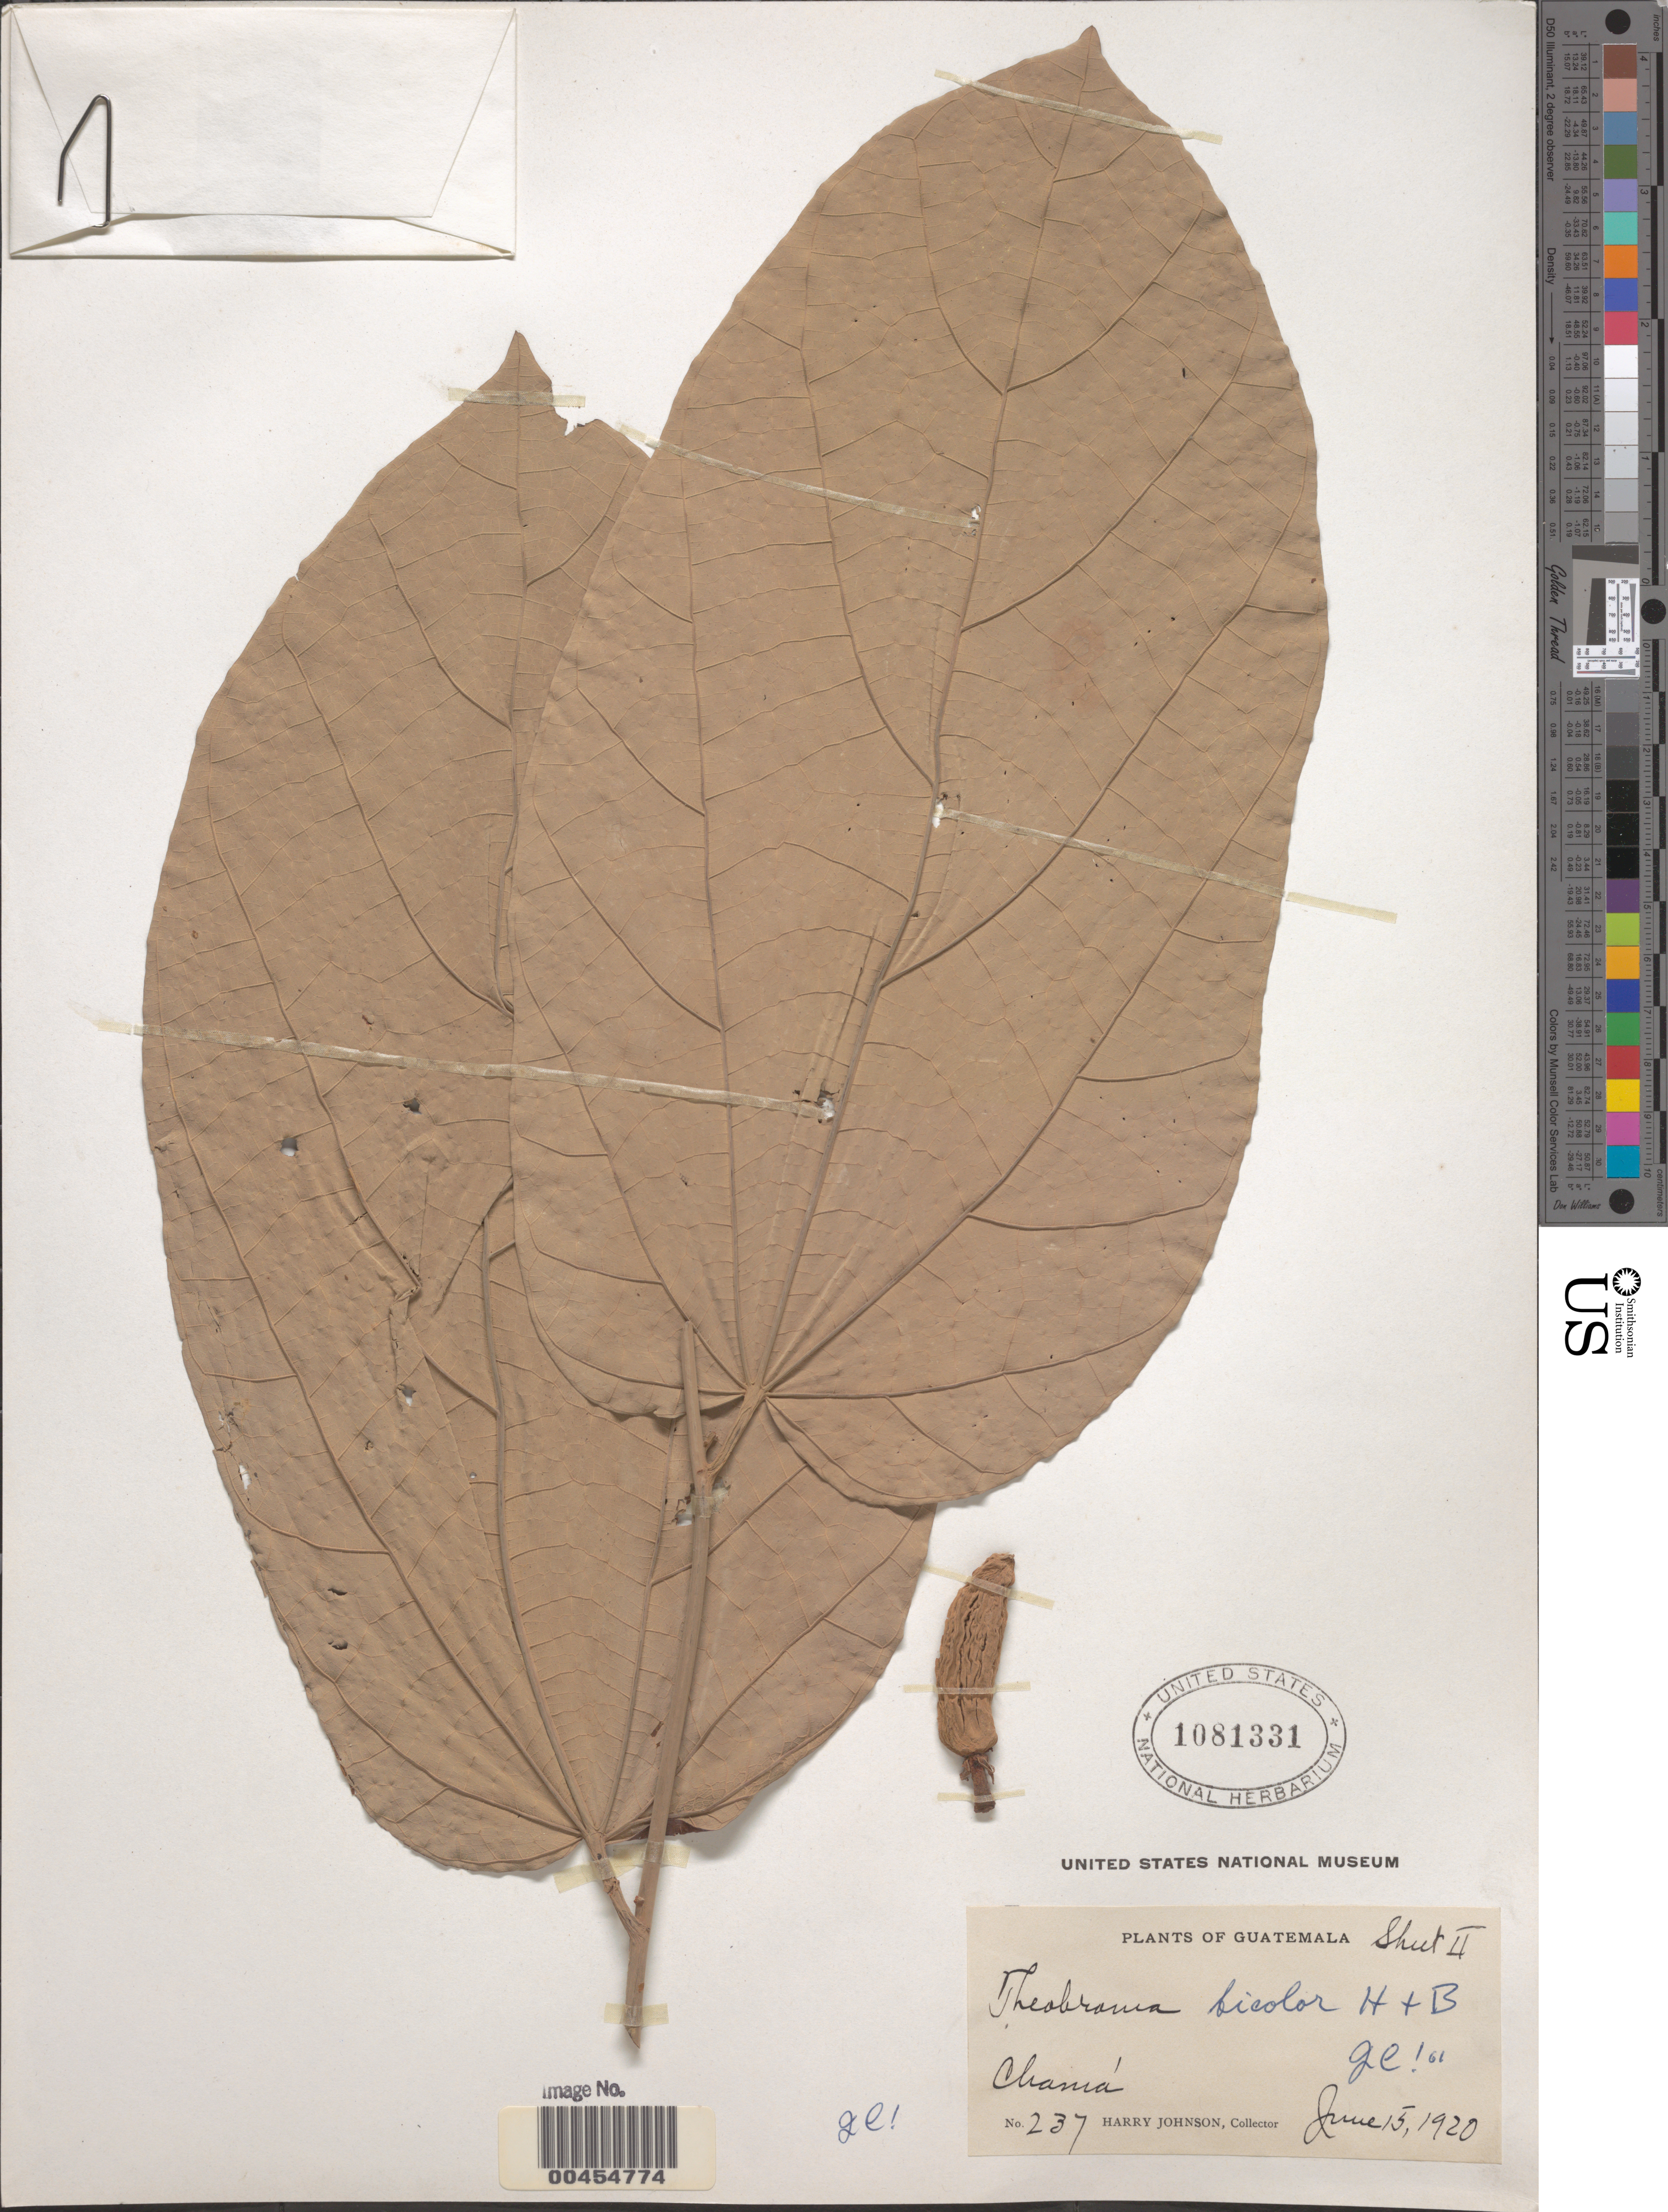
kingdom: Plantae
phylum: Tracheophyta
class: Magnoliopsida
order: Malvales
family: Malvaceae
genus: Theobroma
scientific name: Theobroma bicolor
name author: Bonpl.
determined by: Dorr, L. J., (BOT), Smithsonian Institution - National Museum of Natural History (UNITED STATES)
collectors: H. Johnson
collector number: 237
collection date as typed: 15 Jun 1920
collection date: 1920-06-15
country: Guatemala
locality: Chamá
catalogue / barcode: US 1081331